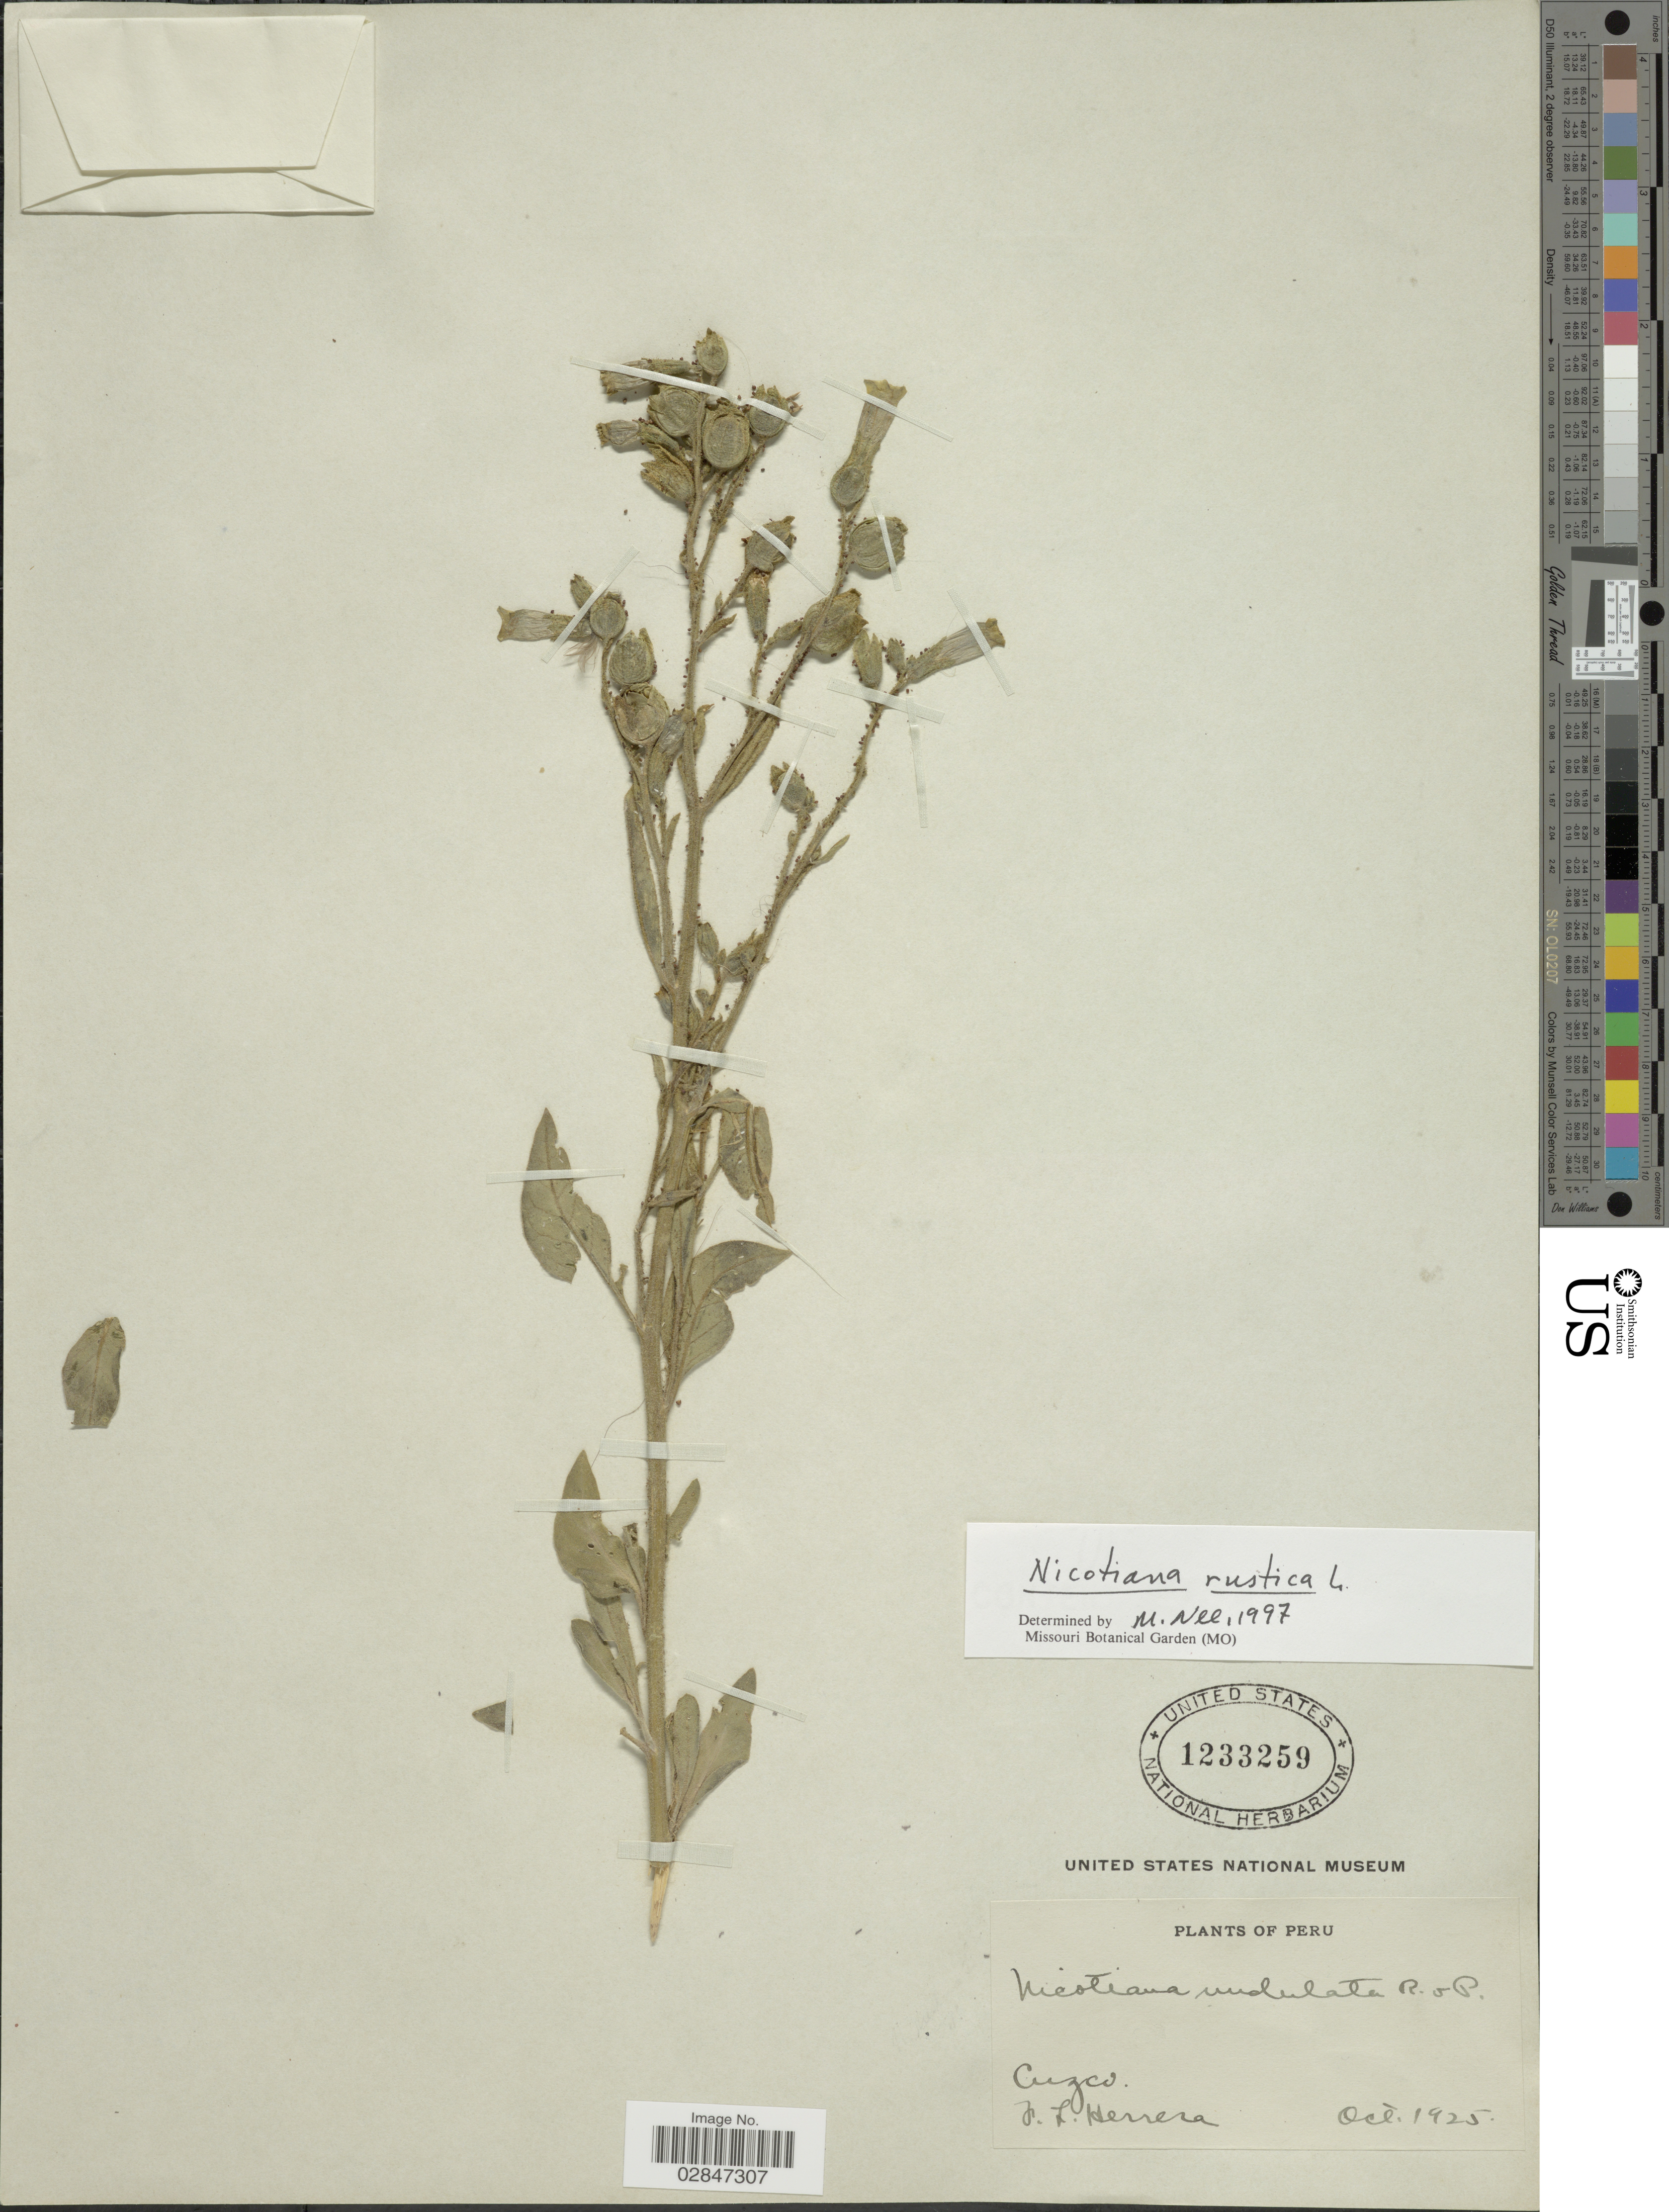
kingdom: Plantae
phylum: Tracheophyta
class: Magnoliopsida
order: Solanales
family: Solanaceae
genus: Nicotiana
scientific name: Nicotiana rustica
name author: L.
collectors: F. L. Herrera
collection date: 1925-10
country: Peru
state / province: Cusco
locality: Cuzco.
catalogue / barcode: US 1233259